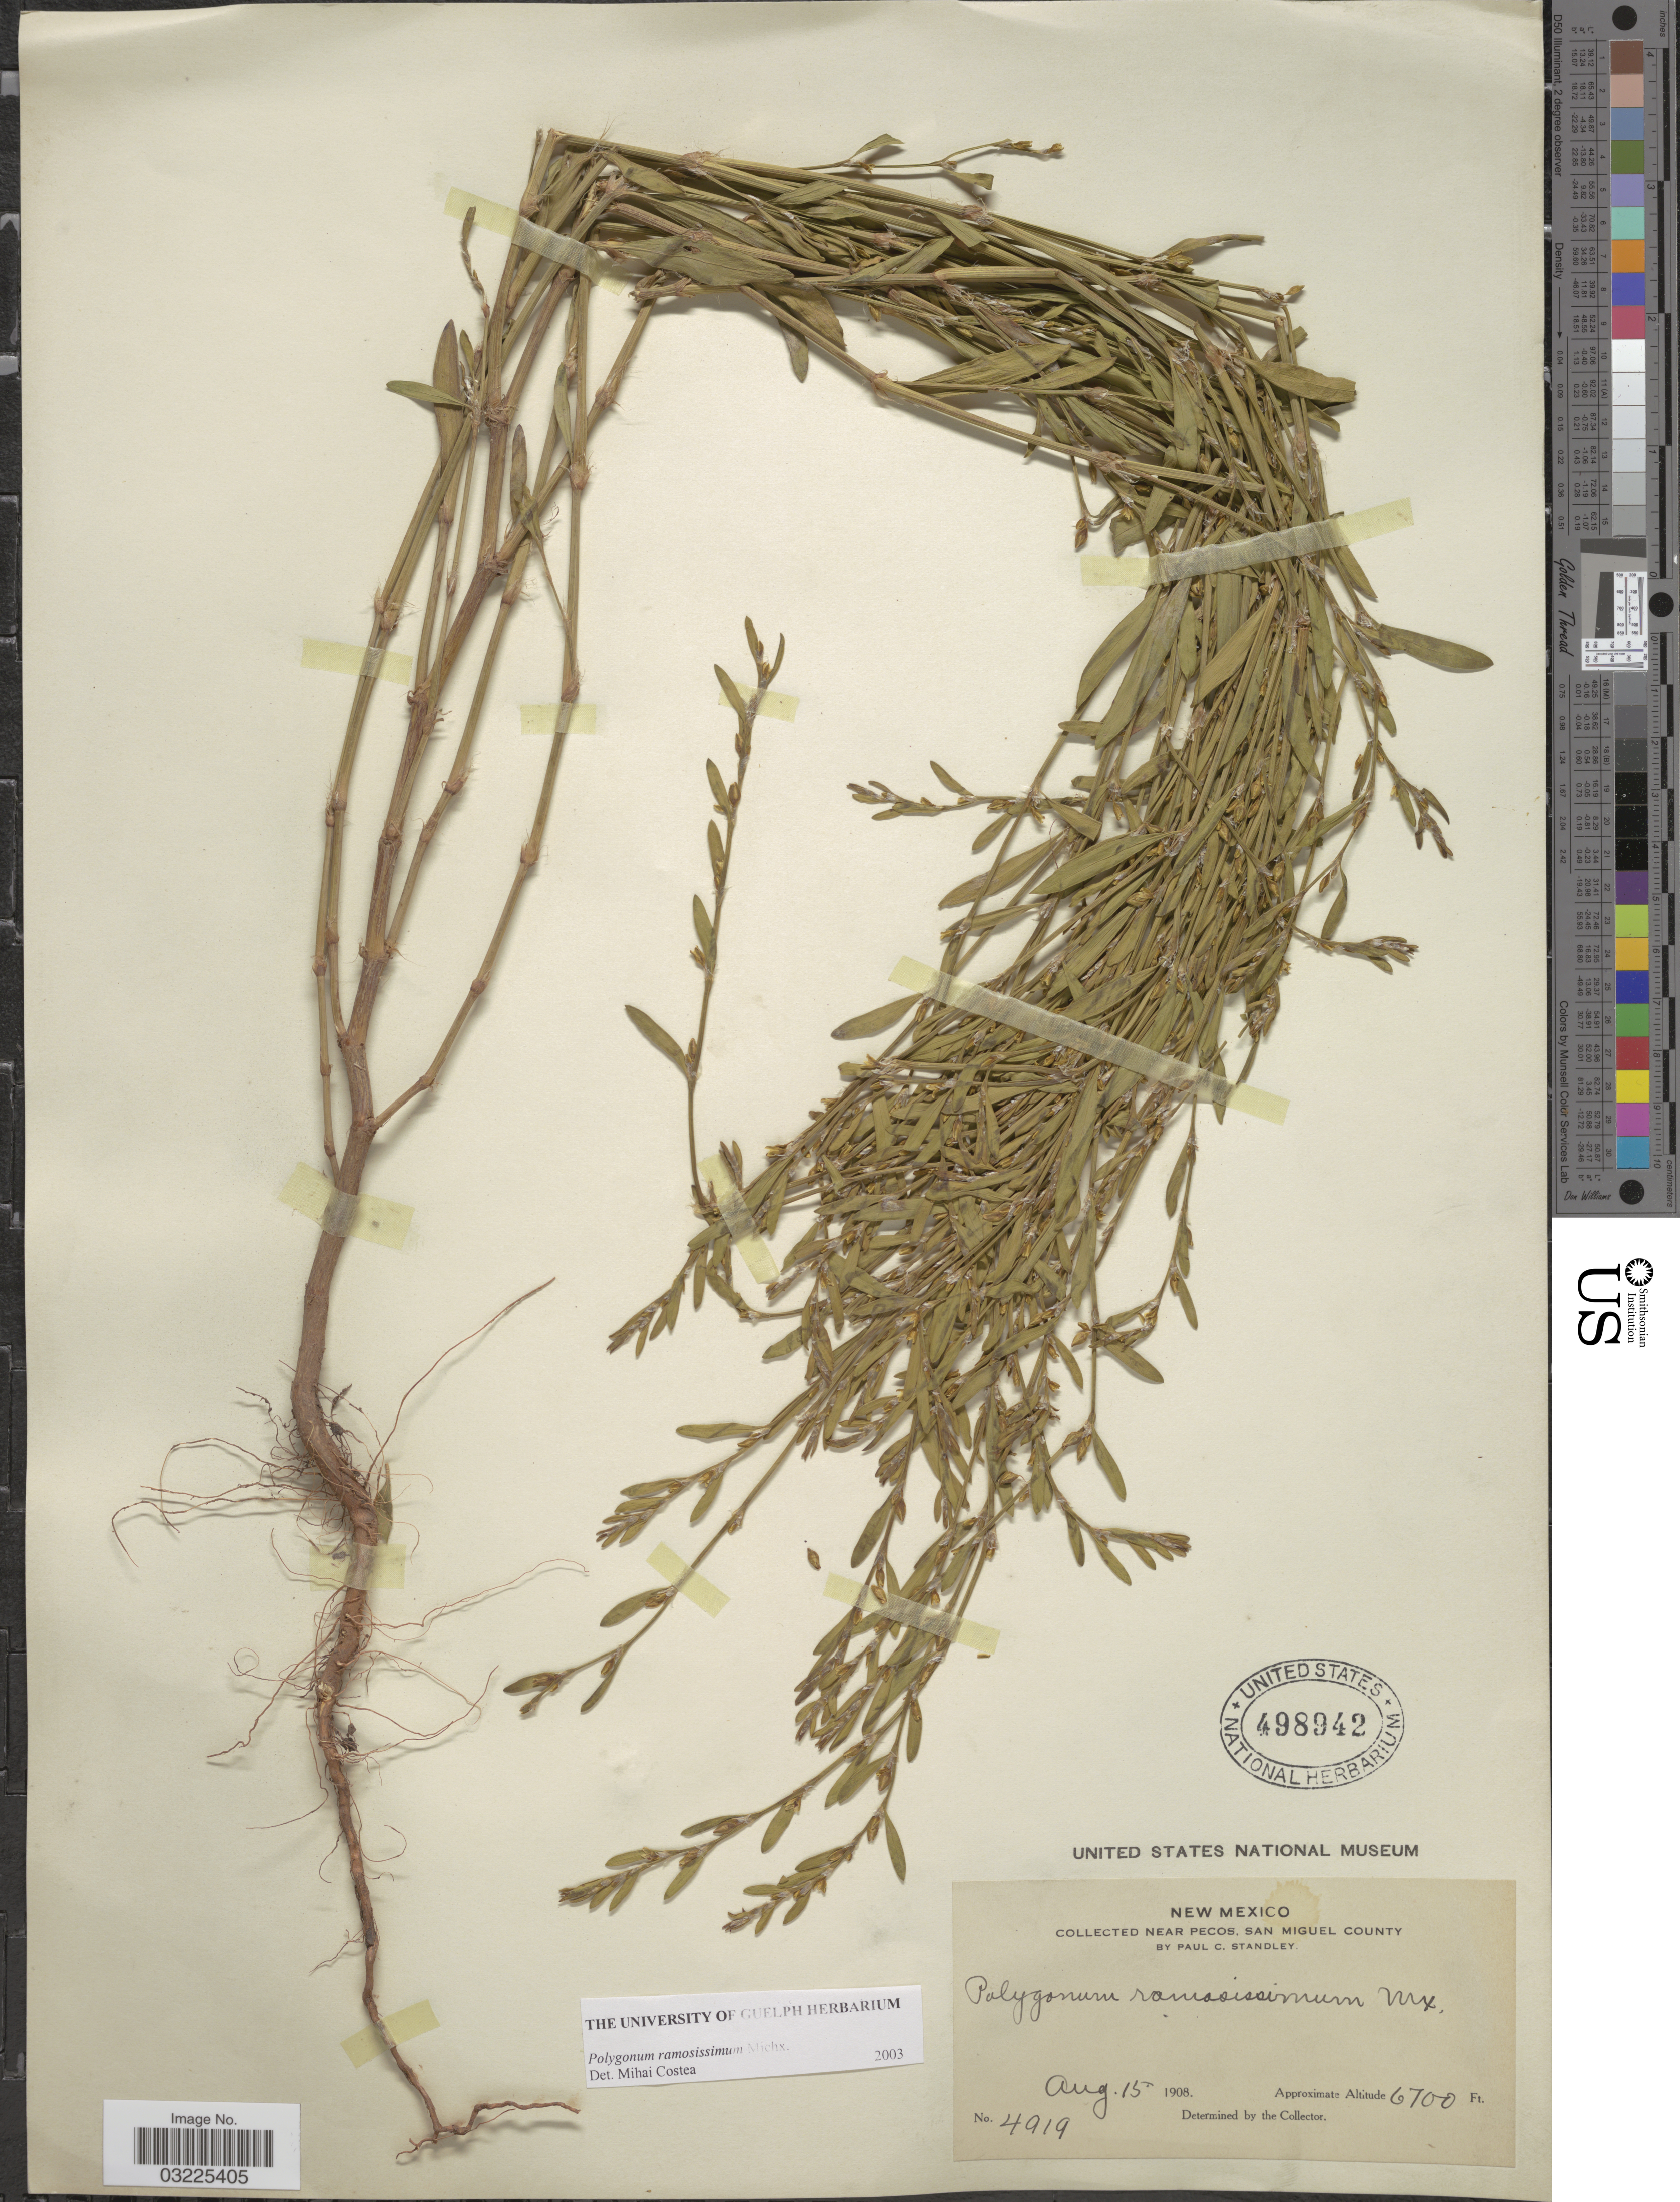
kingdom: Plantae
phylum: Tracheophyta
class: Magnoliopsida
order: Caryophyllales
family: Polygonaceae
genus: Polygonum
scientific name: Polygonum ramosissimum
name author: Michx.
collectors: P. C. Standley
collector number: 4919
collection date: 1908-08-15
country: United States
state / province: New Mexico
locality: Near Pecos, San Miguel County.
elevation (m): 2042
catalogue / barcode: US 498942